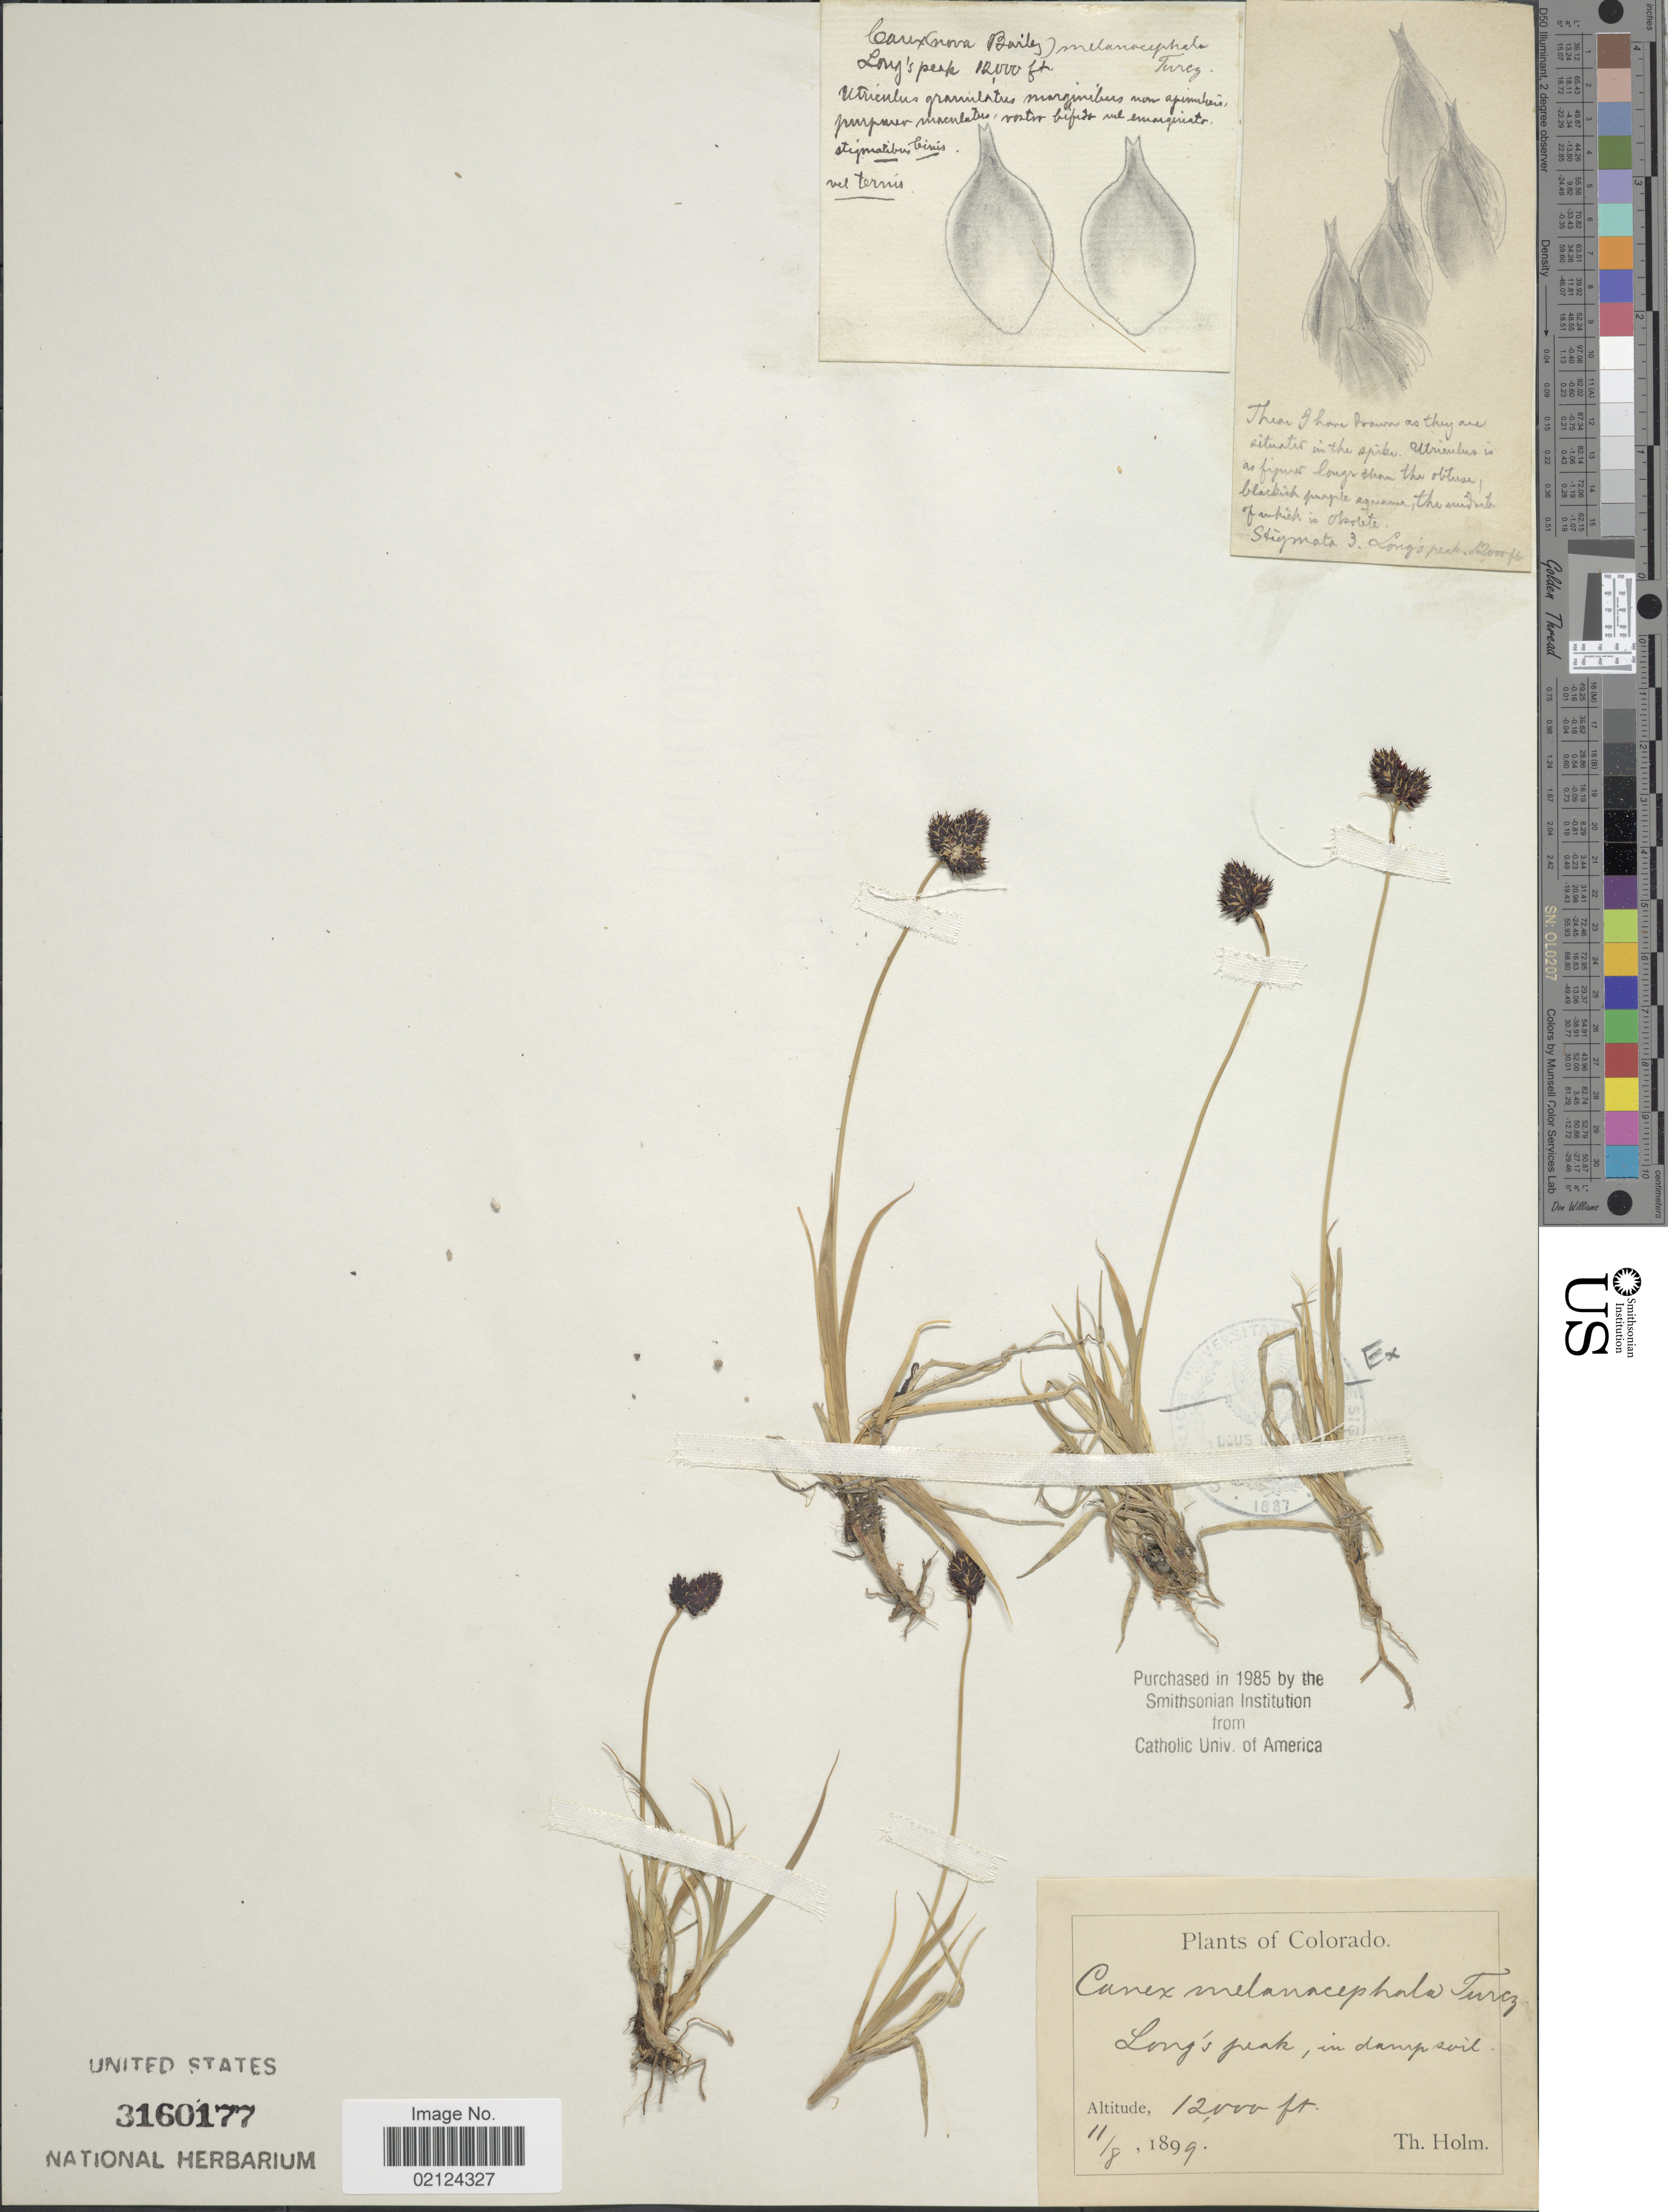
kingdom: Plantae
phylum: Tracheophyta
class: Liliopsida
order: Poales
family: Cyperaceae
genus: Carex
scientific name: Carex melanocephala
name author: Turcz.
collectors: T. Holm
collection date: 1899-08-11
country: United States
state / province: Colorado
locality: Long' s Peak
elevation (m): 3658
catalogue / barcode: US 3160177